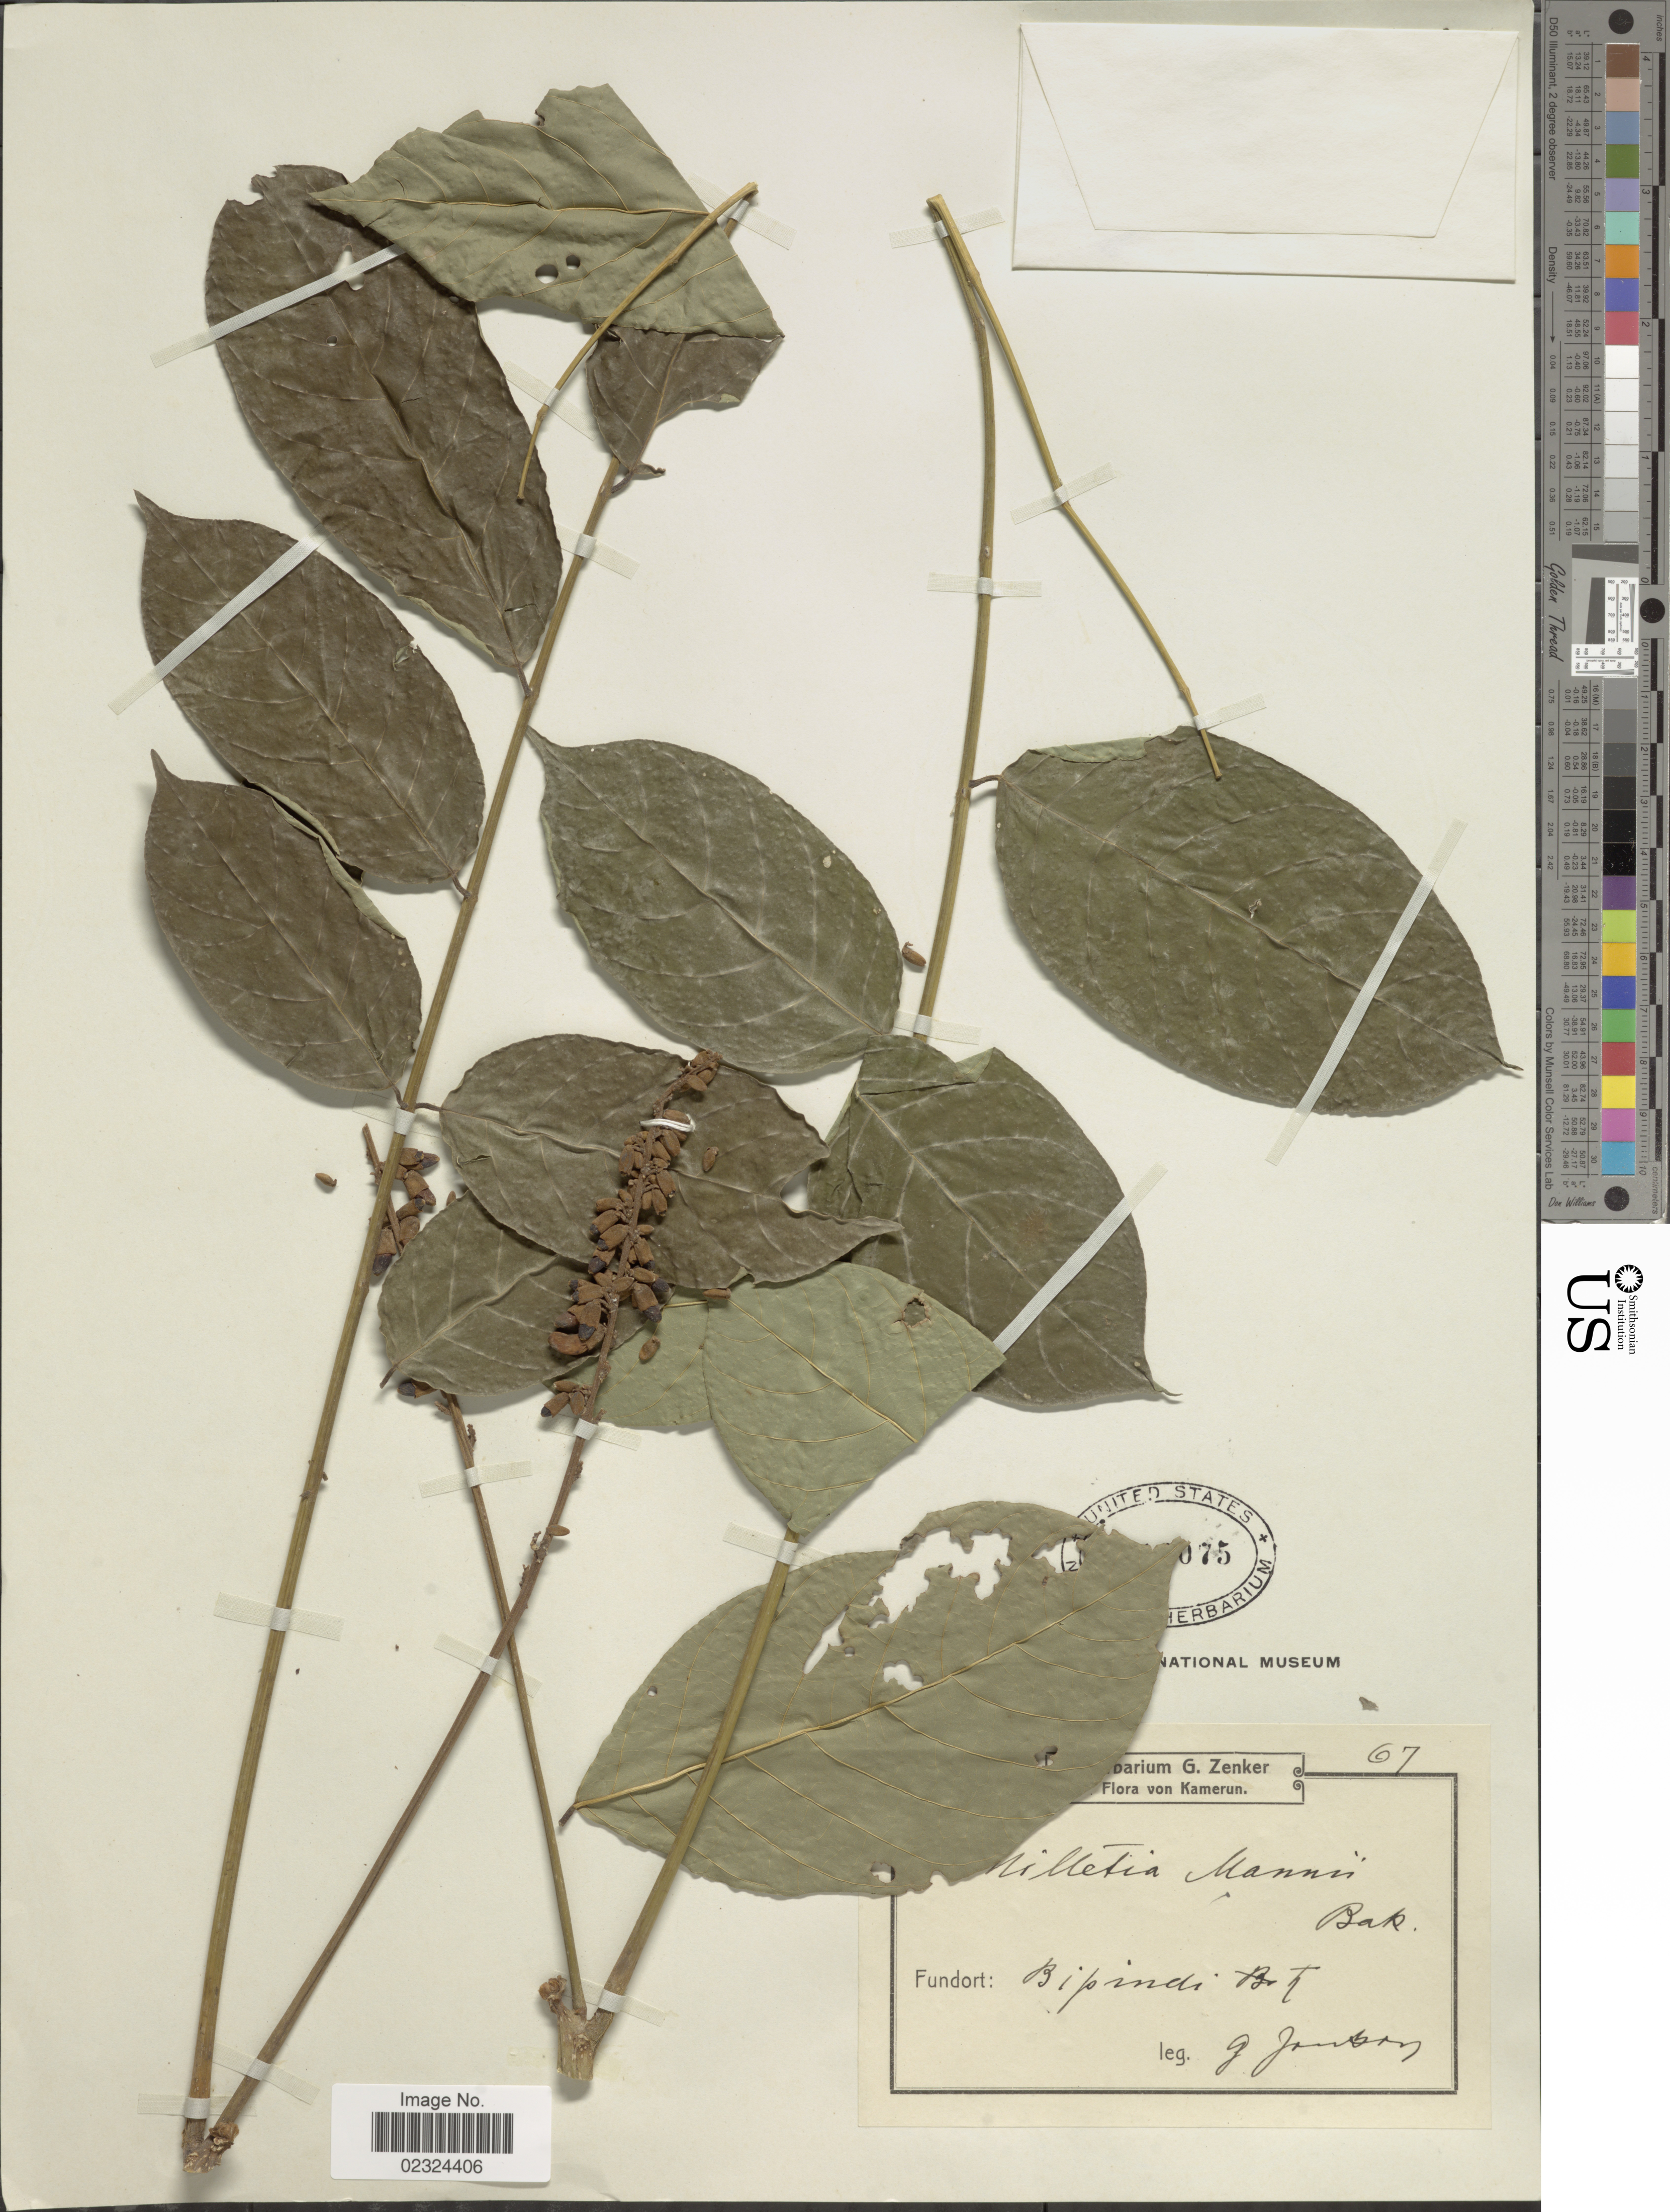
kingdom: Plantae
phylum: Tracheophyta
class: Magnoliopsida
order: Fabales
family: Fabaceae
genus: Millettia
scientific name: Millettia mannii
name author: Baker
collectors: G. A. Zenker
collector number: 67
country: Cameroon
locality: Kamerun. Bipindi B. T.